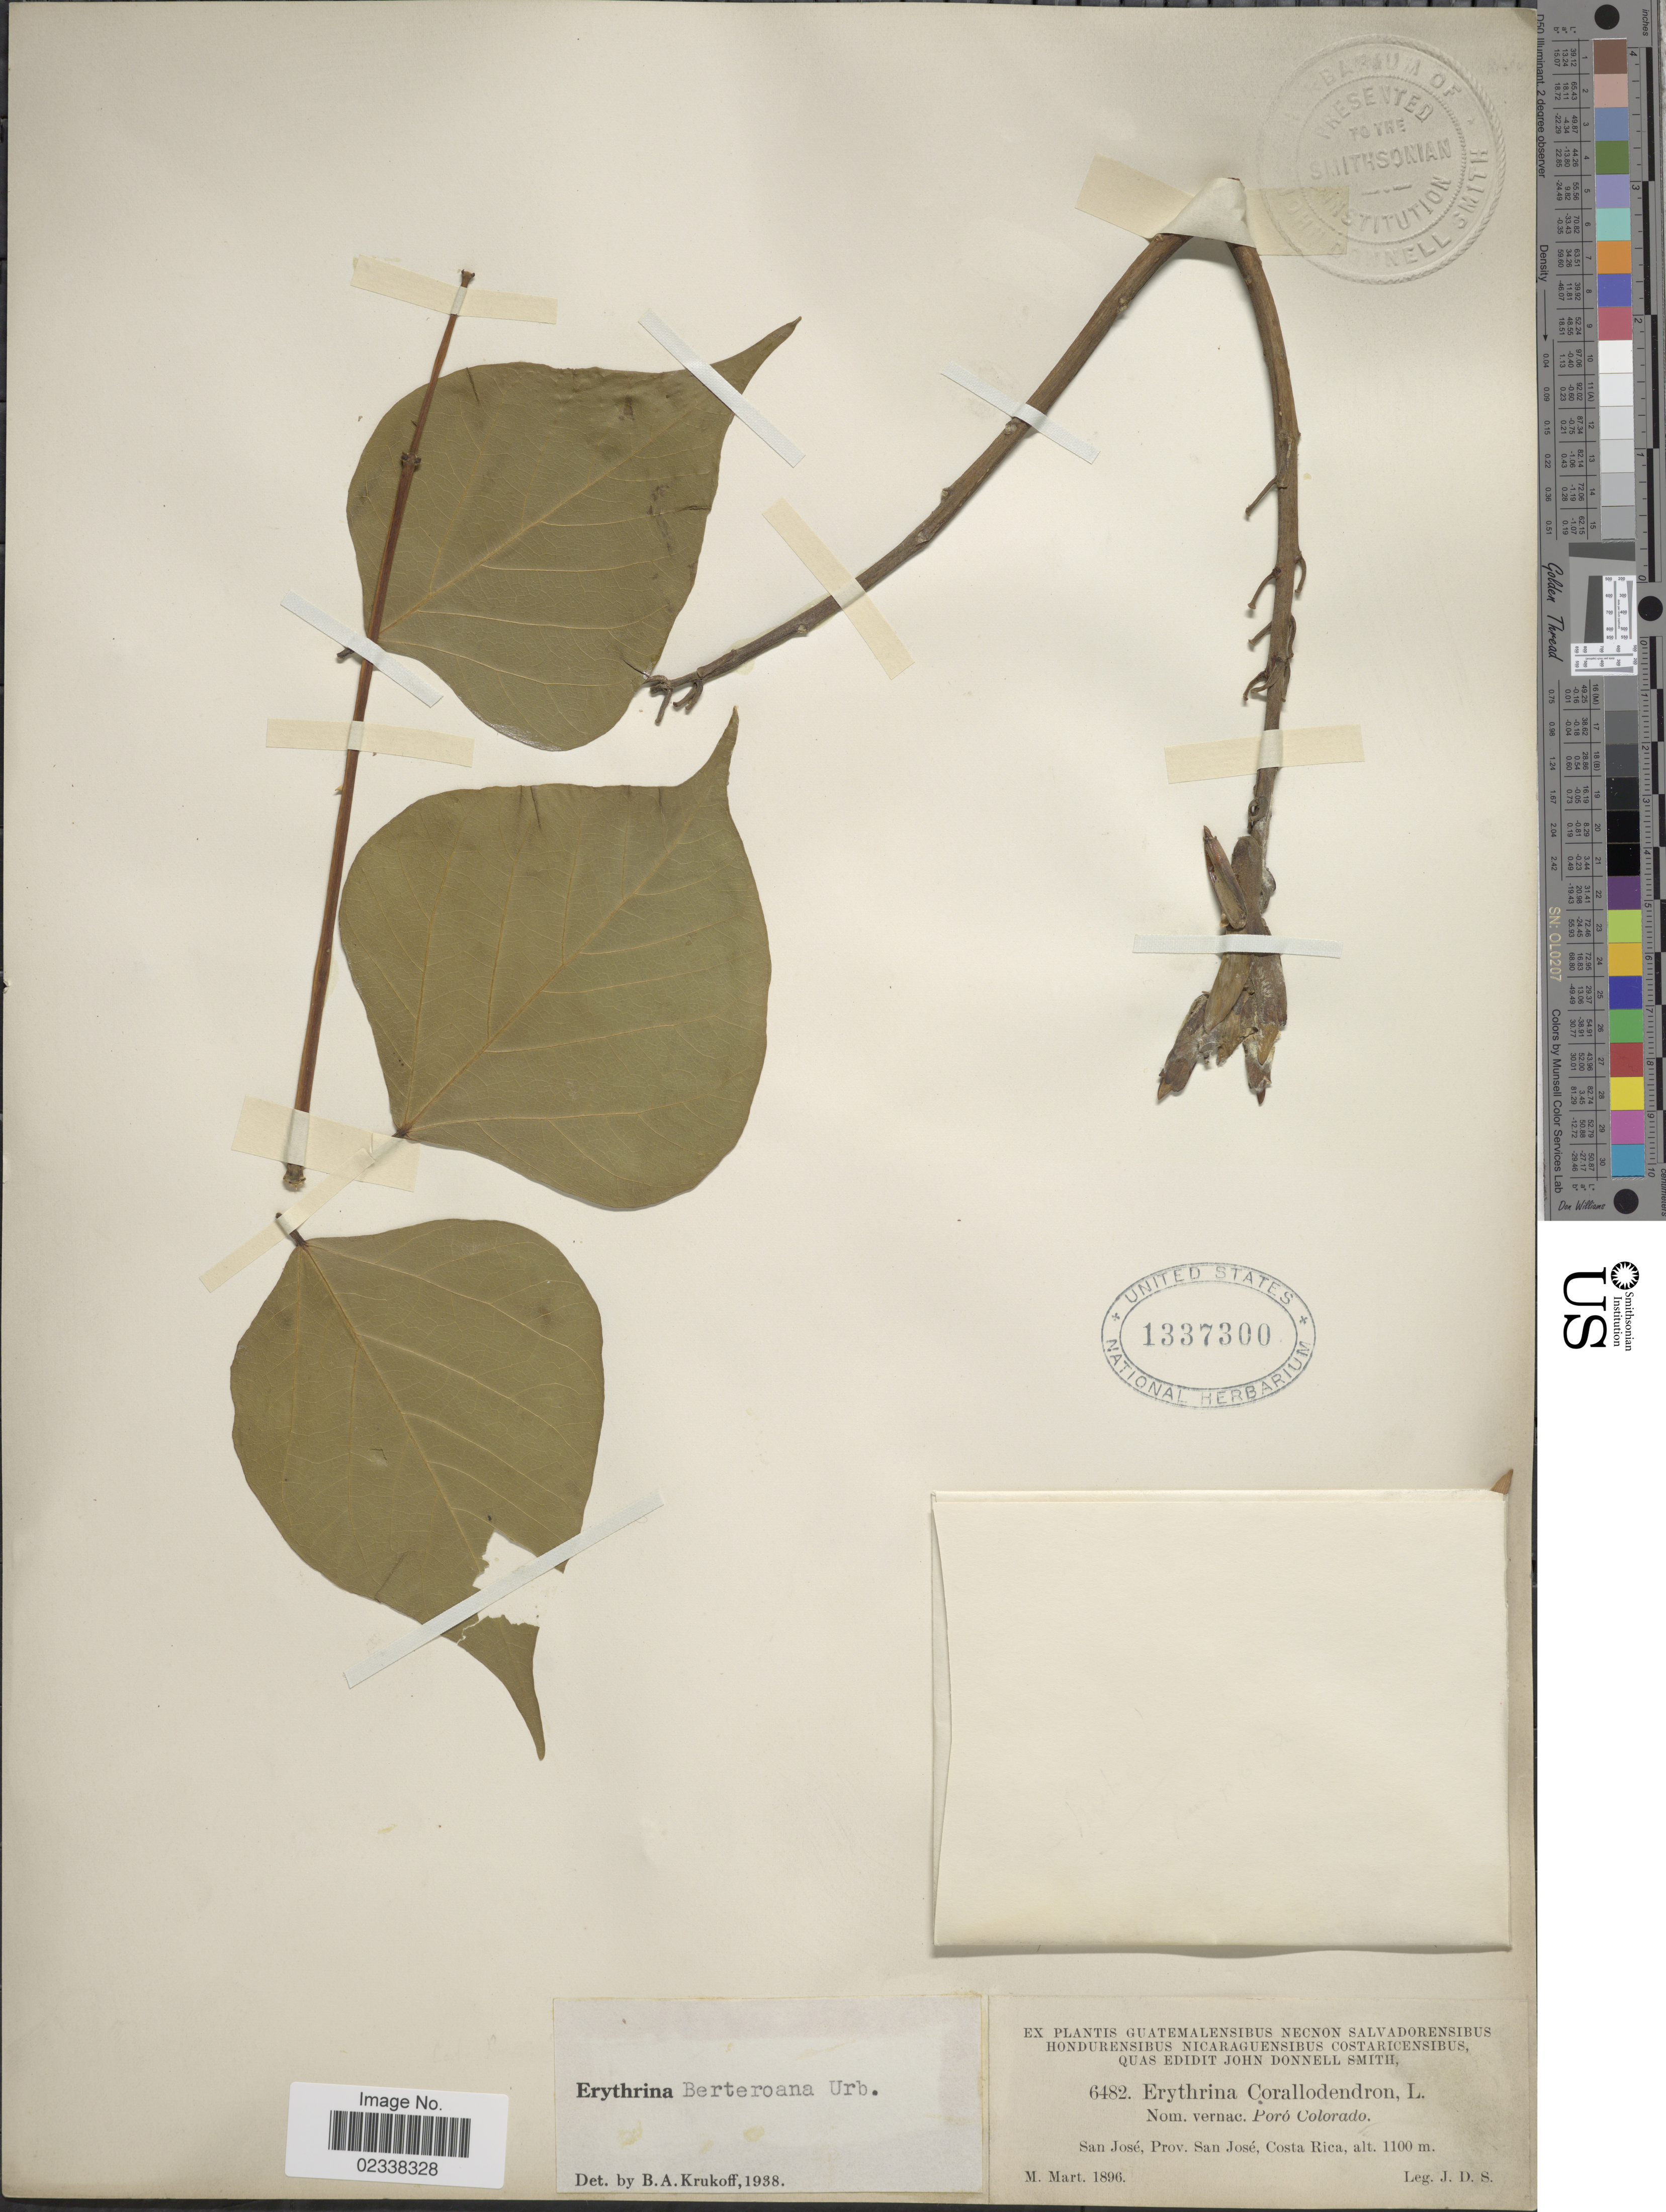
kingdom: Plantae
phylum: Tracheophyta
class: Magnoliopsida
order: Fabales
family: Fabaceae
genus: Erythrina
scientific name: Erythrina berteroana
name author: Urb.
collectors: J. Donnell Smith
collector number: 6482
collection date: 1896-03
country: Costa Rica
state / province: San José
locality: San Jose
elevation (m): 1100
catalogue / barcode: US 1337300